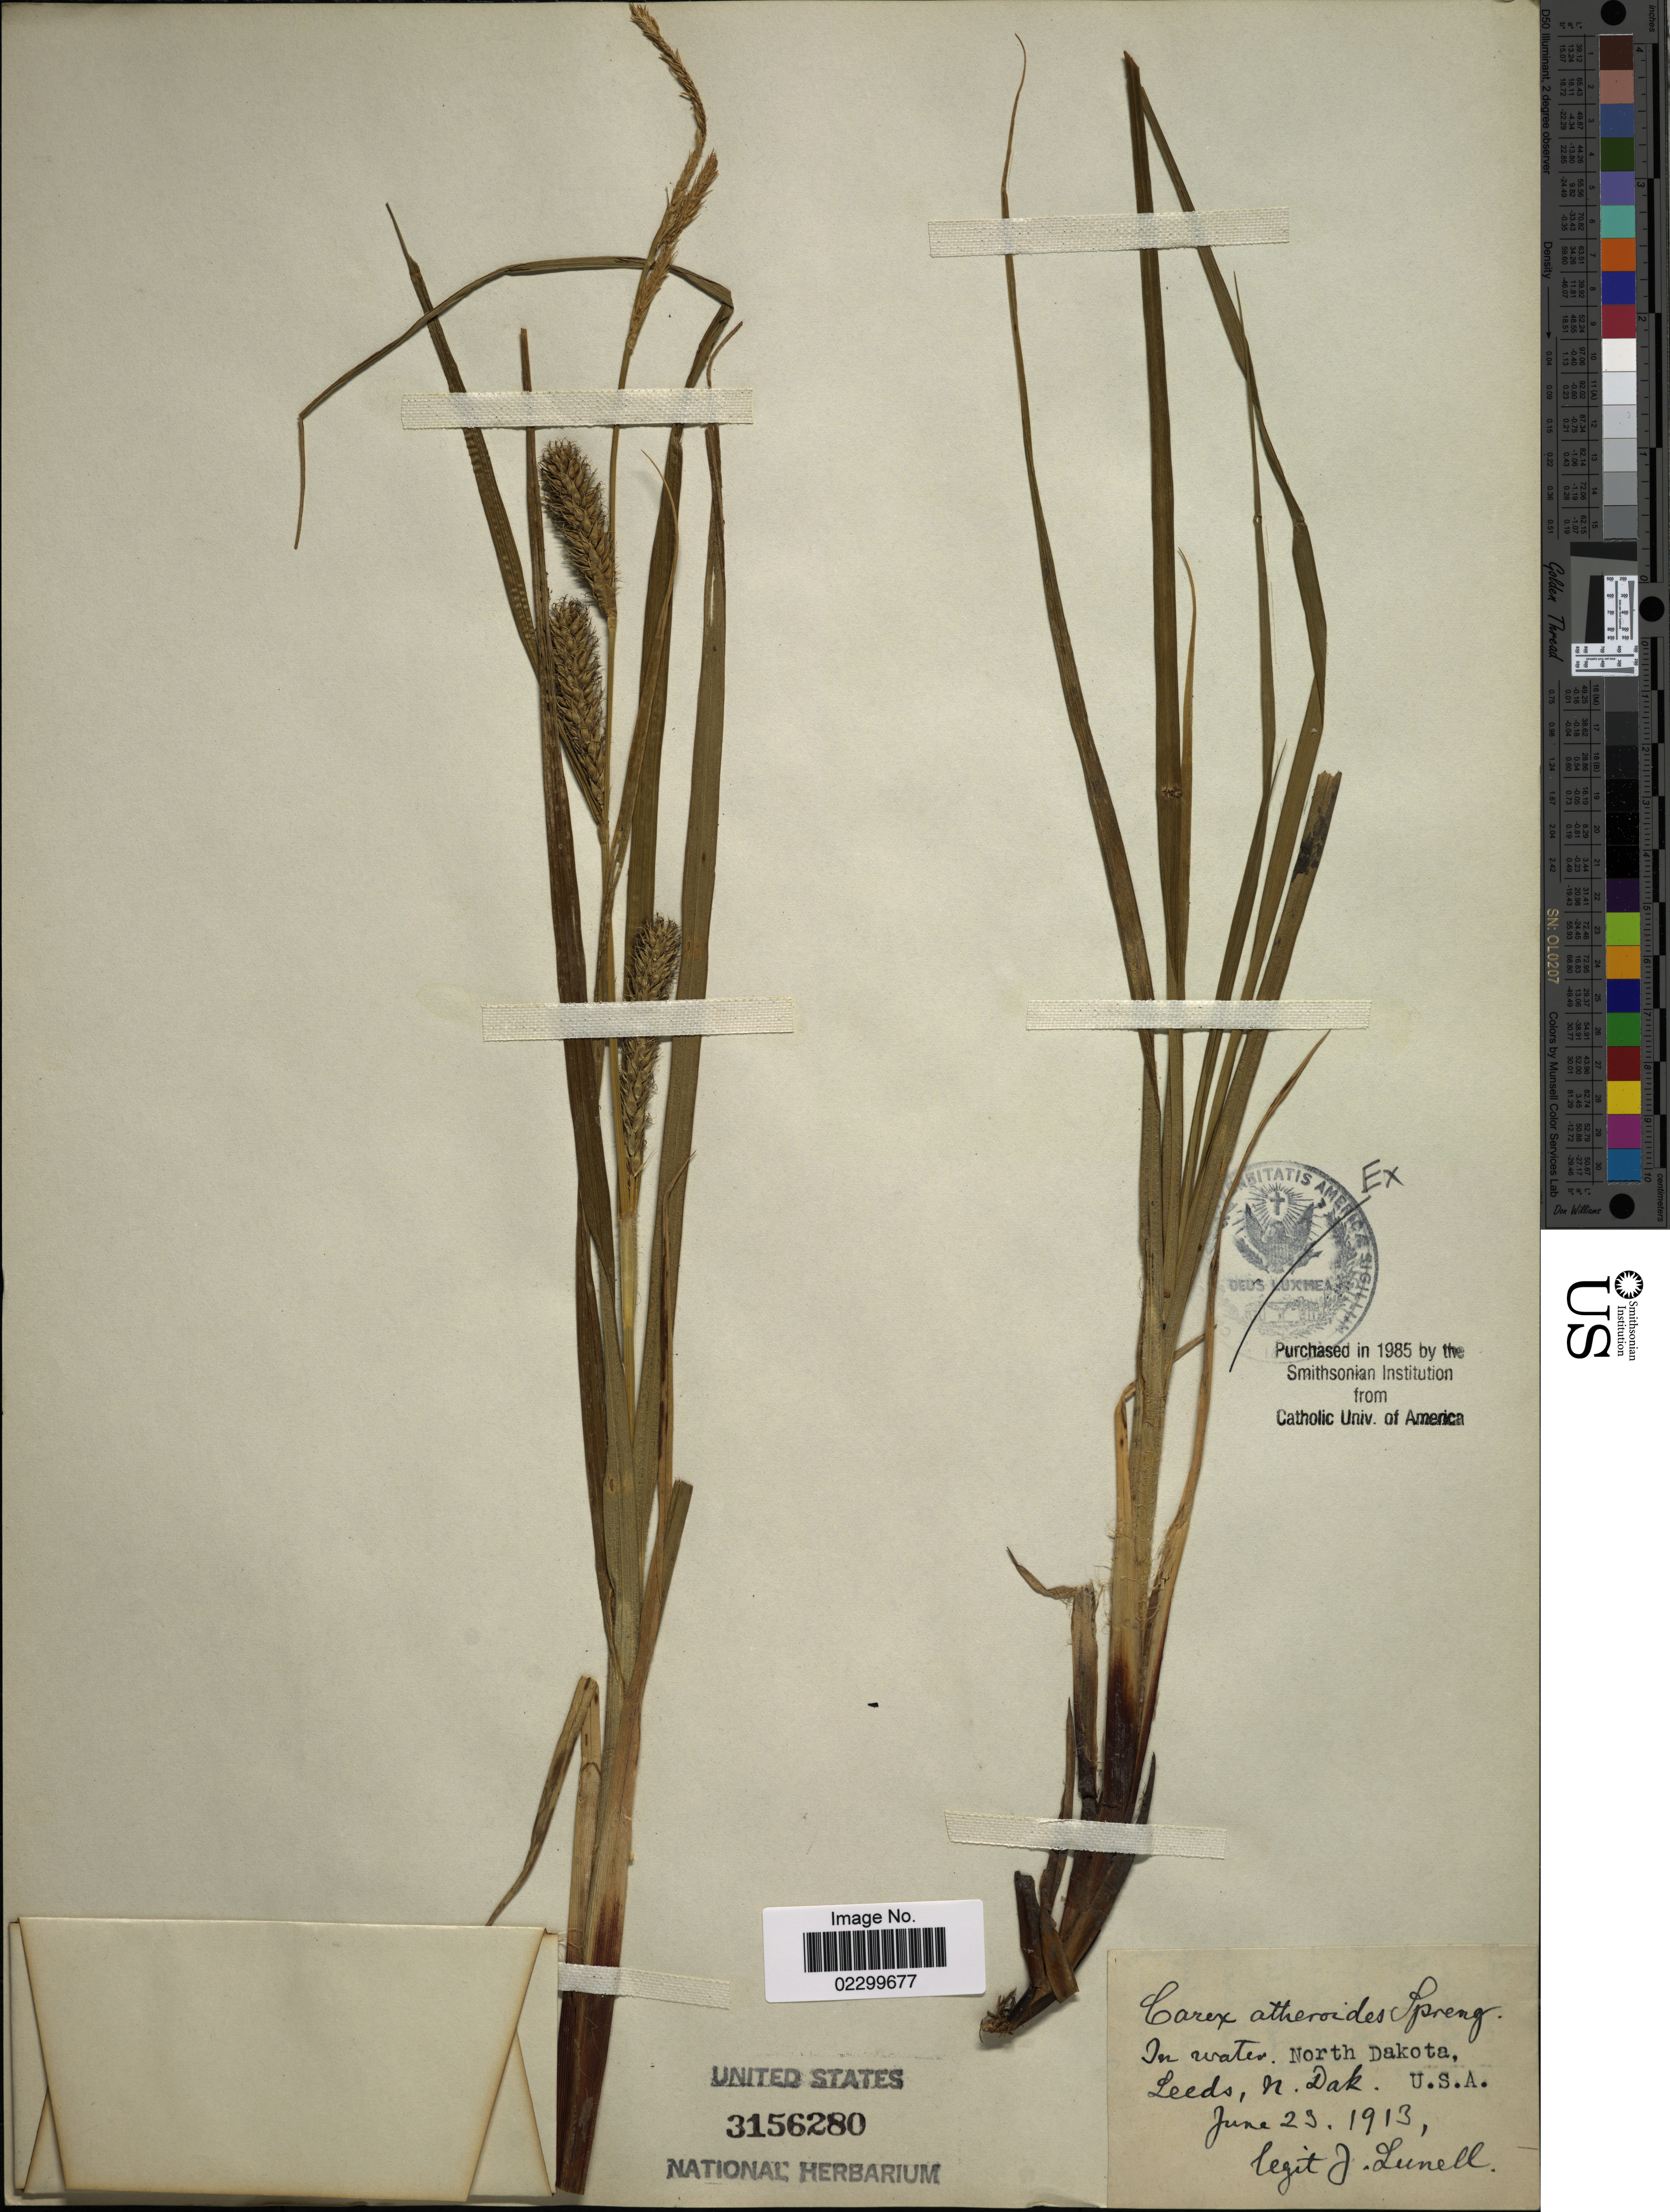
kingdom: Plantae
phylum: Tracheophyta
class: Liliopsida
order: Poales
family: Cyperaceae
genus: Carex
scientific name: Carex atherodes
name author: Spreng.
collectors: J. Lunell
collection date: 1913-06-23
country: United States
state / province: North Dakota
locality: In water, Leeds.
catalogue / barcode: US 3156280